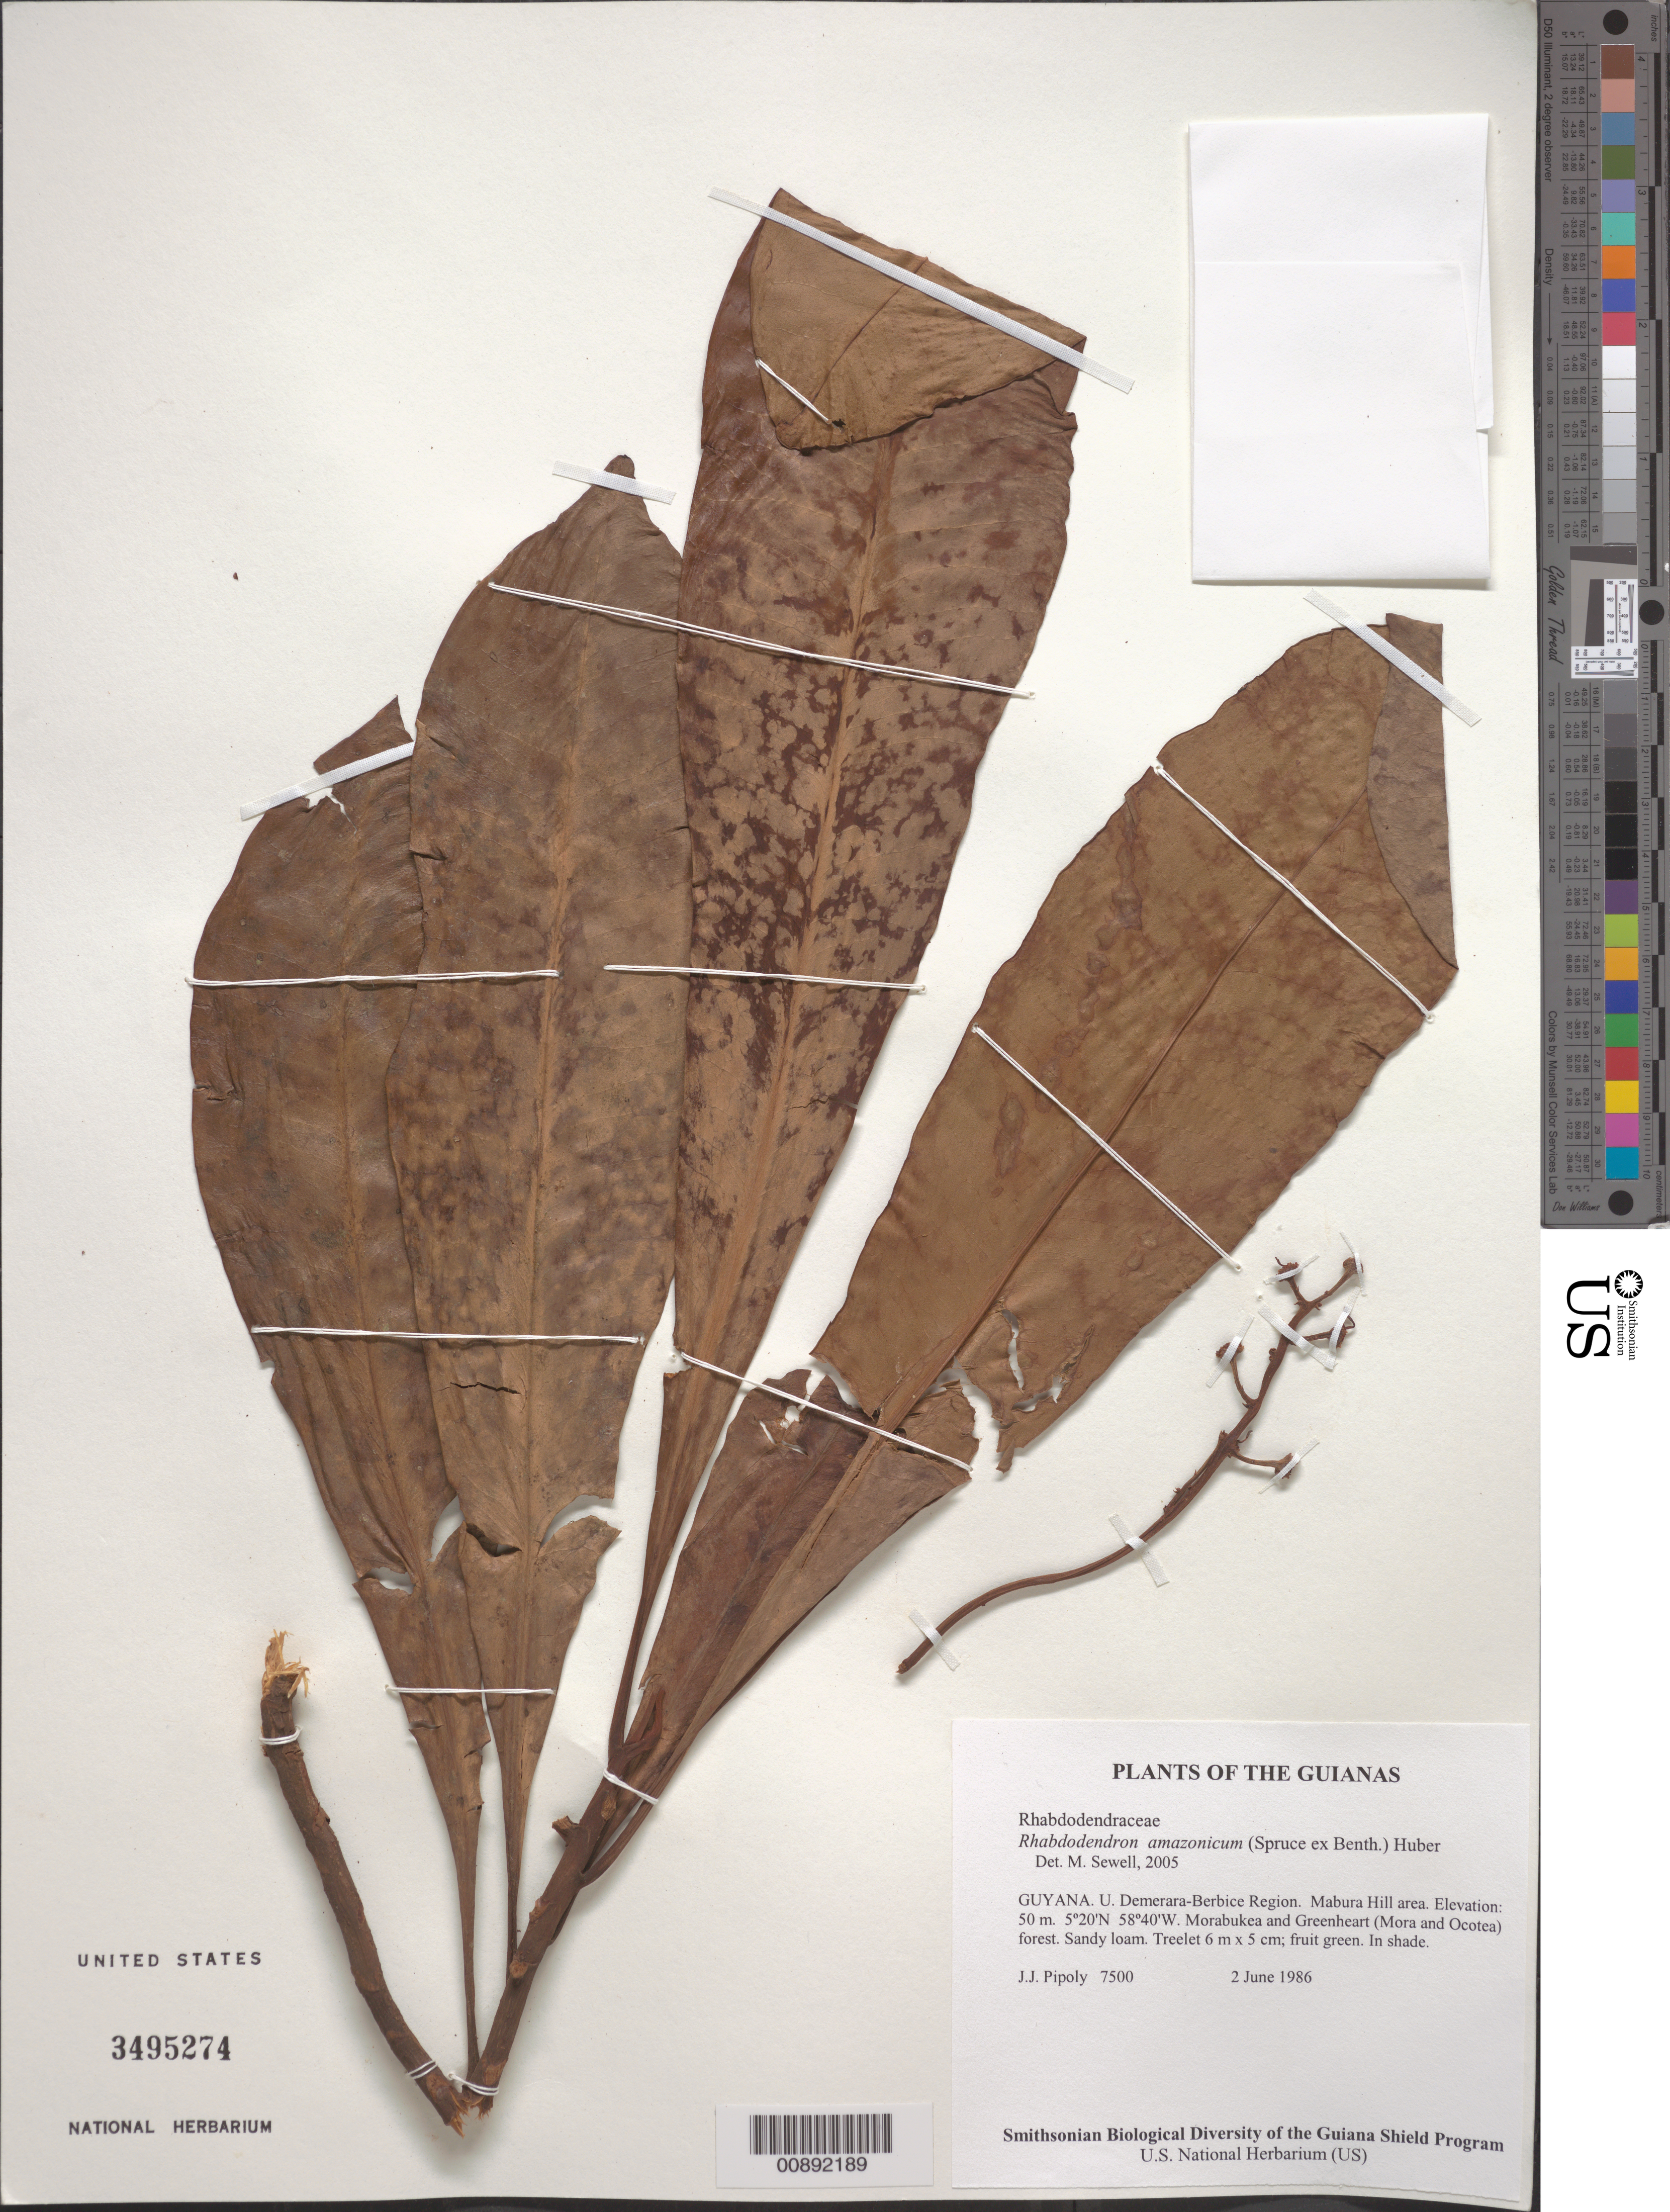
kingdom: Plantae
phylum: Tracheophyta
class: Magnoliopsida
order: Caryophyllales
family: Rhabdodendraceae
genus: Rhabdodendron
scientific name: Rhabdodendron amazonicum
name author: (Spruce ex Benth.) Huber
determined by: Sewell, M.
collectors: J. J. Pipoly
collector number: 7500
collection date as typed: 2 June 1986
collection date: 1986-06-02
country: Guyana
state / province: U. Demerara-Berbice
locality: Mabura Hill area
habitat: Morabukea and Greenheart (Mora and Ocotea) forest. Sandy loam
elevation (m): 50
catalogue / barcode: US 3495274